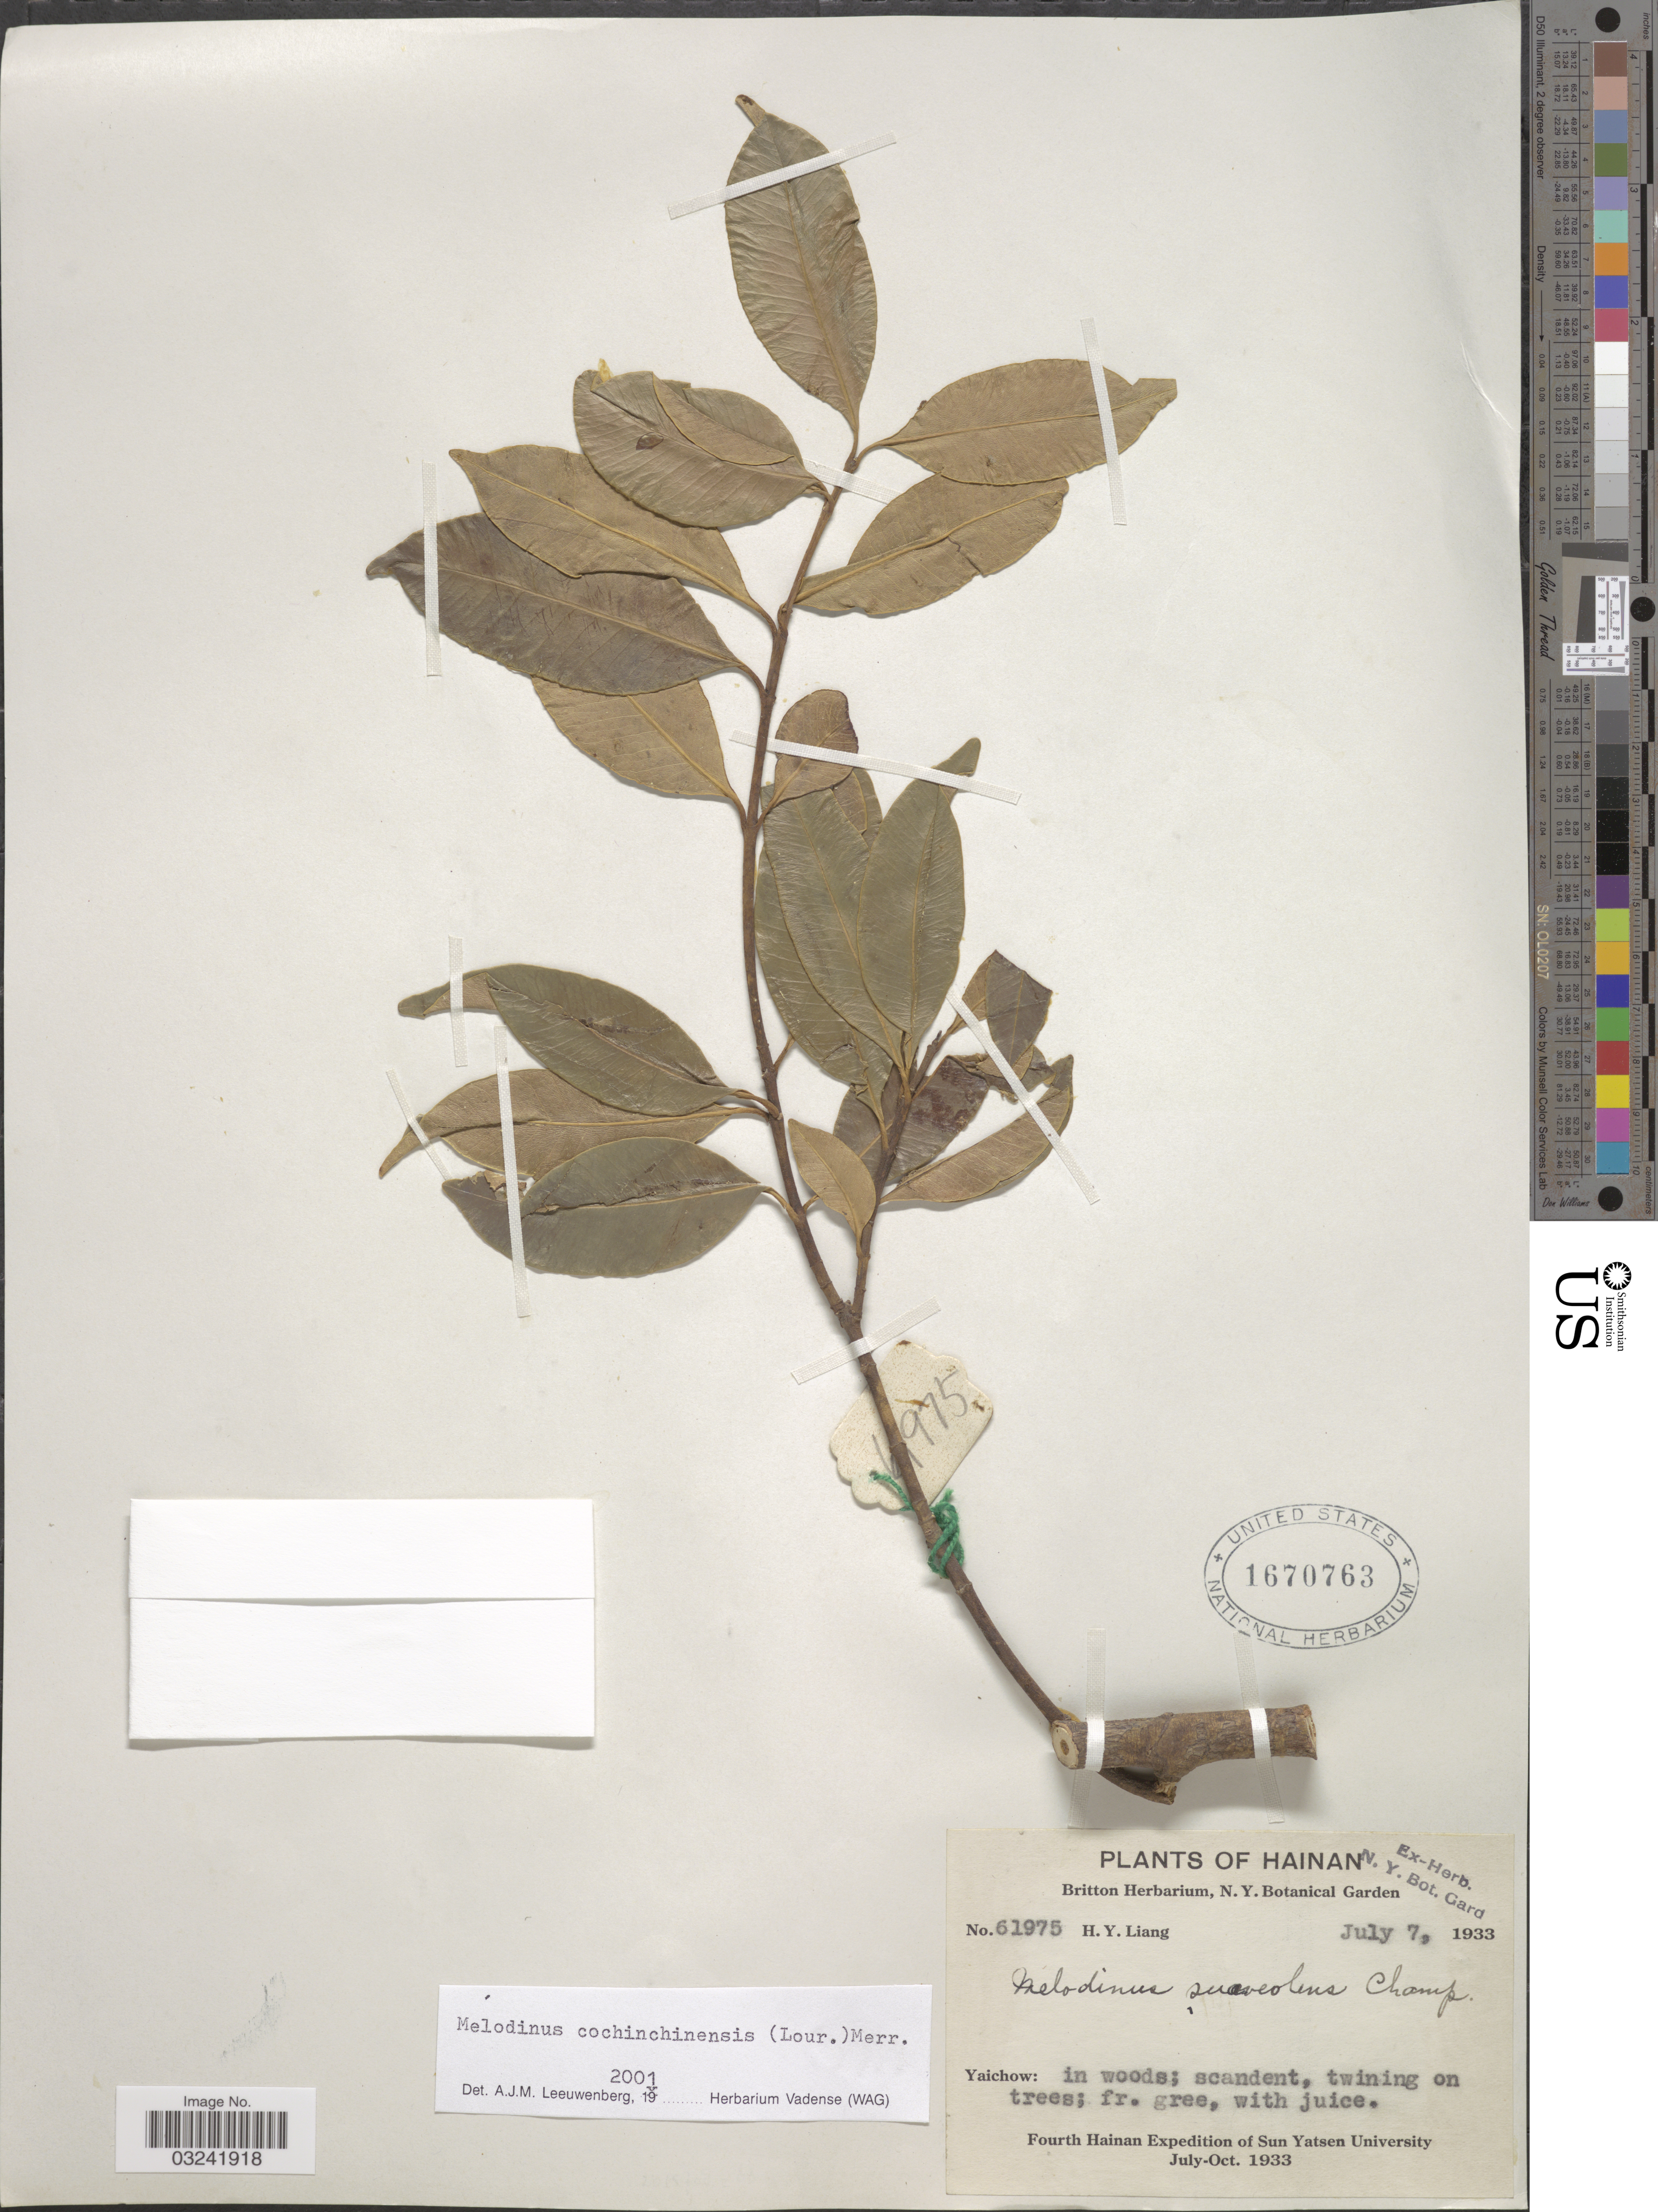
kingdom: Plantae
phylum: Tracheophyta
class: Magnoliopsida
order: Gentianales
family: Apocynaceae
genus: Melodinus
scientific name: Melodinus cochinchinensis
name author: (Lour.) Merr.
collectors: H. Y. Liang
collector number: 61975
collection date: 1933-07-07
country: China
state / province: Hainan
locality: Yaichow: in woods.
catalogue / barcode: US 1670763